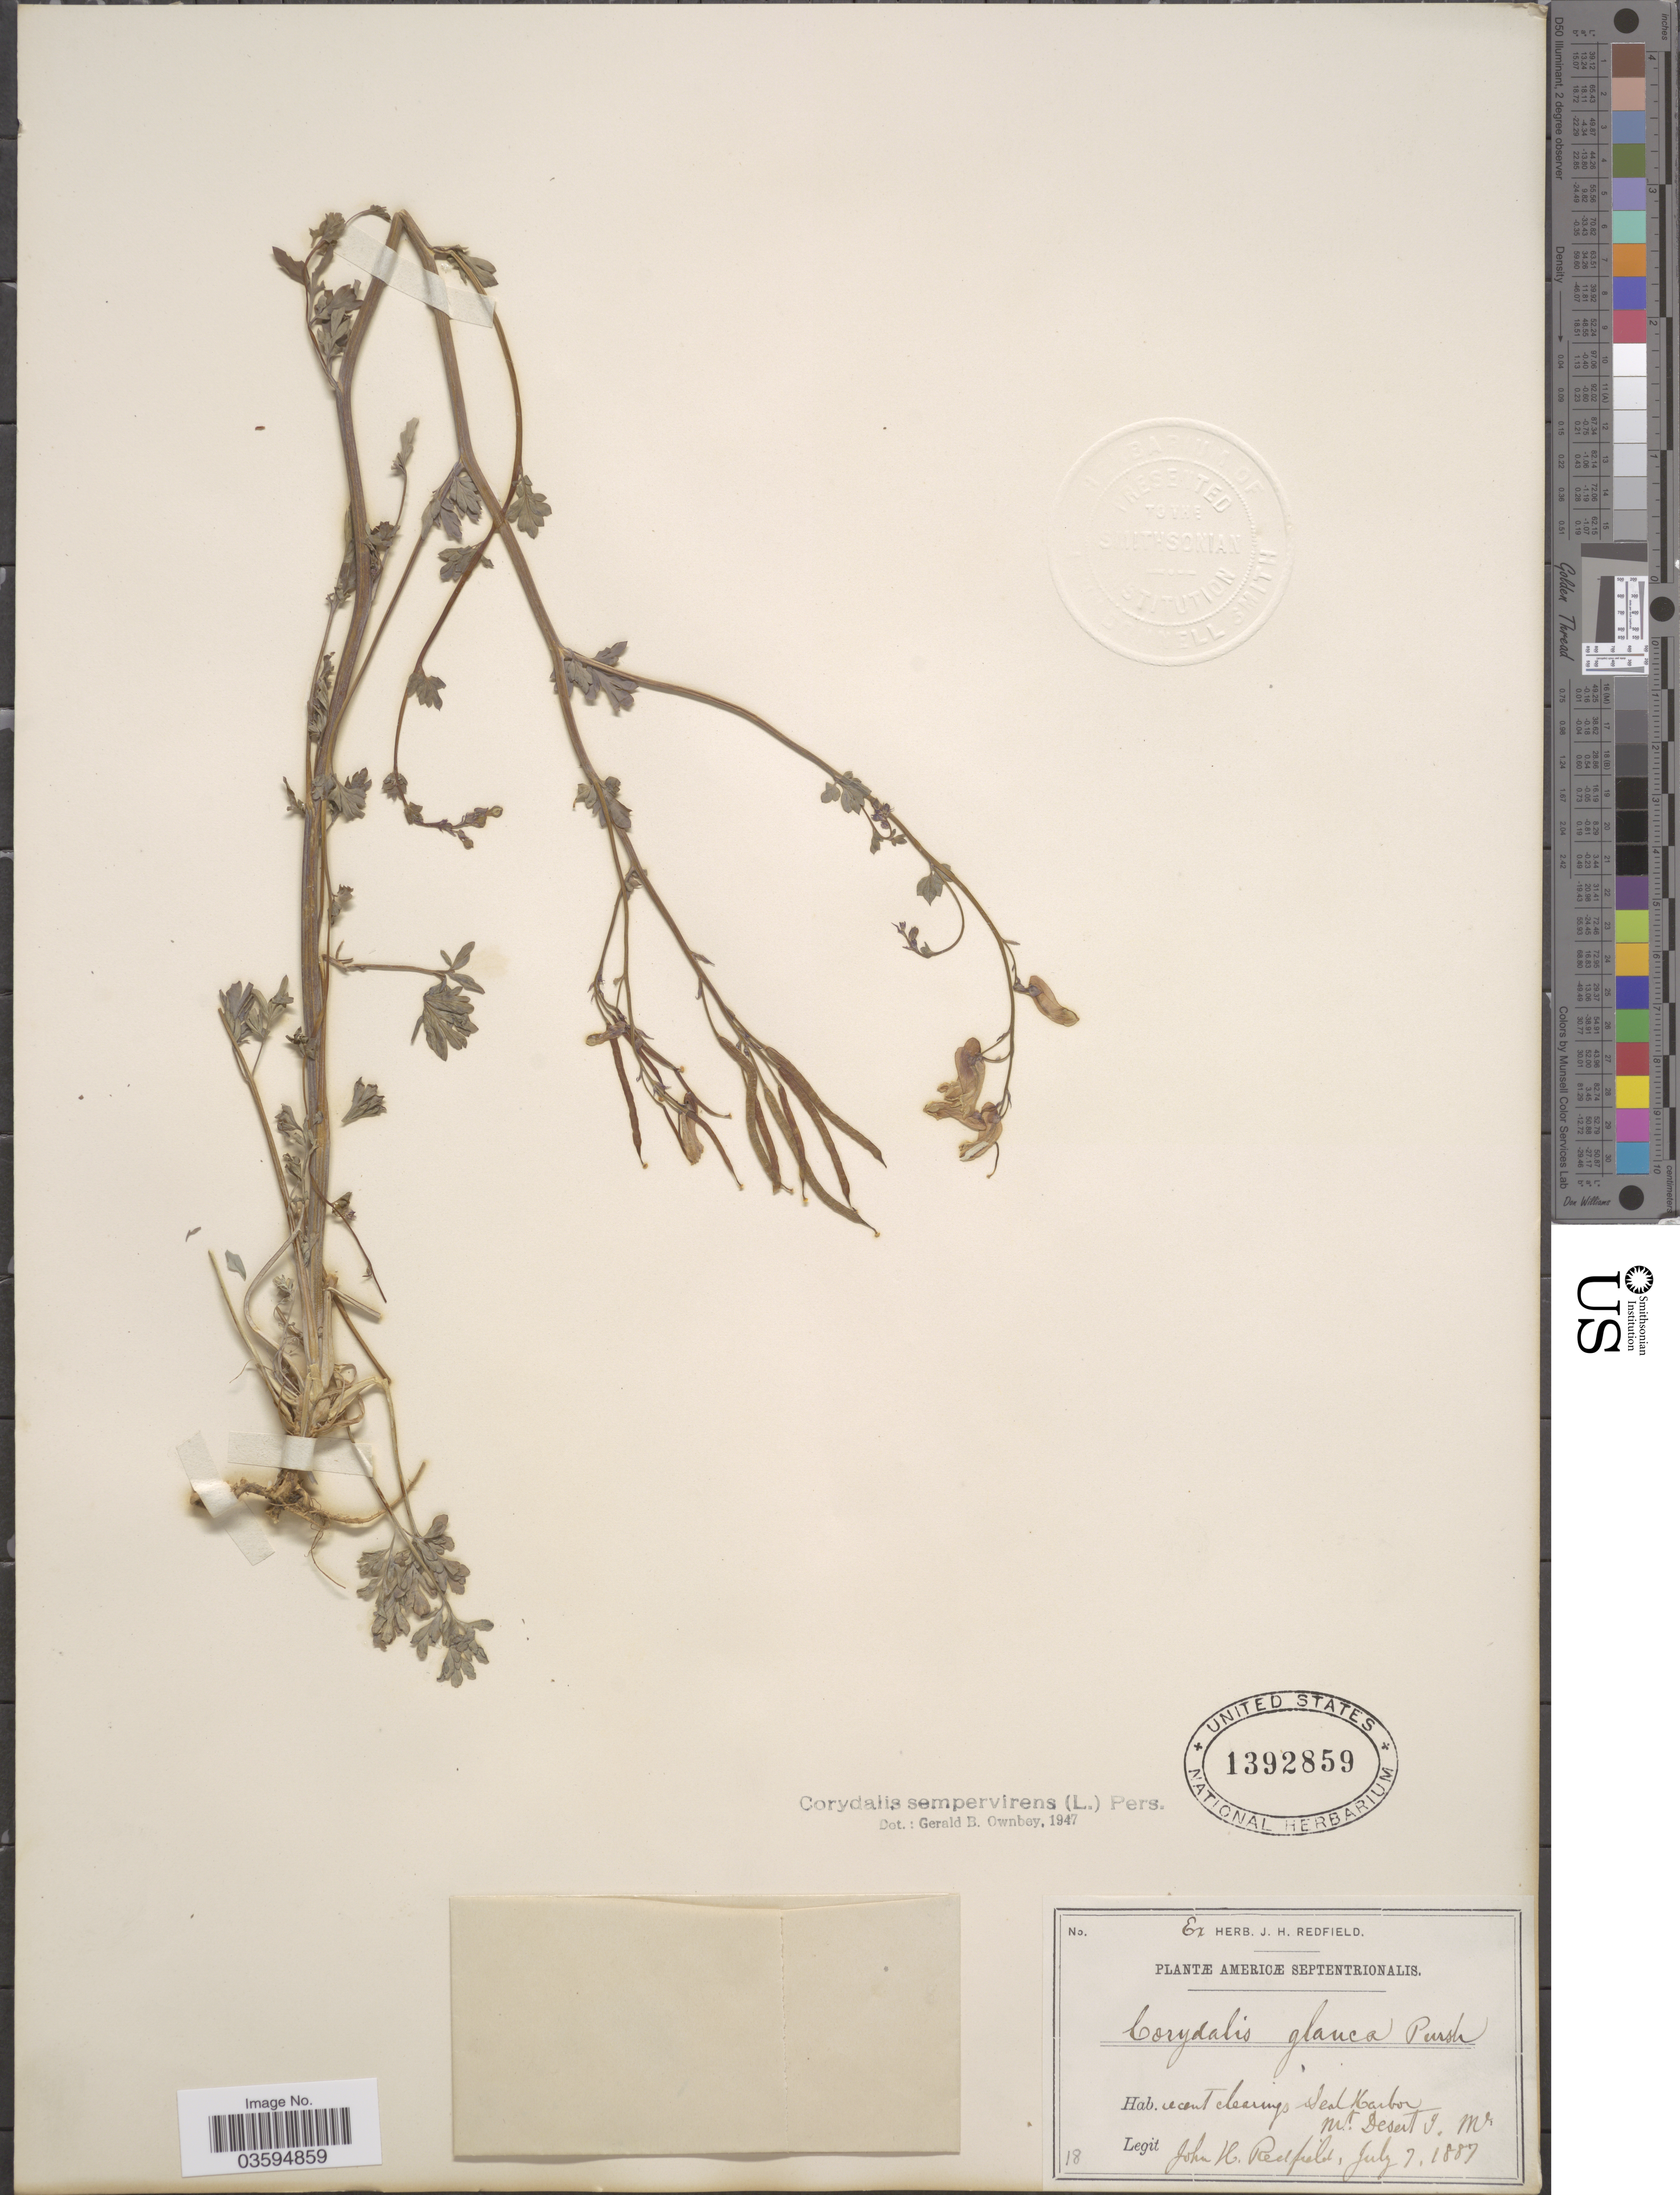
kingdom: Plantae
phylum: Tracheophyta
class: Magnoliopsida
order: Ranunculales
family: Papaveraceae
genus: Capnoides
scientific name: Capnoides sempervirens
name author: (L.) Borkh.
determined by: Strong, M. T., (US), Smithsonian Institution - National Museum of Natural History (UNITED STATES)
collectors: J. Redfield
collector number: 18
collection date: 1887-07-07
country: United States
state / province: Maine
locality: Seal Harbor Mt. Desert I. Americæ Septentrionalis.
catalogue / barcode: US 1392859